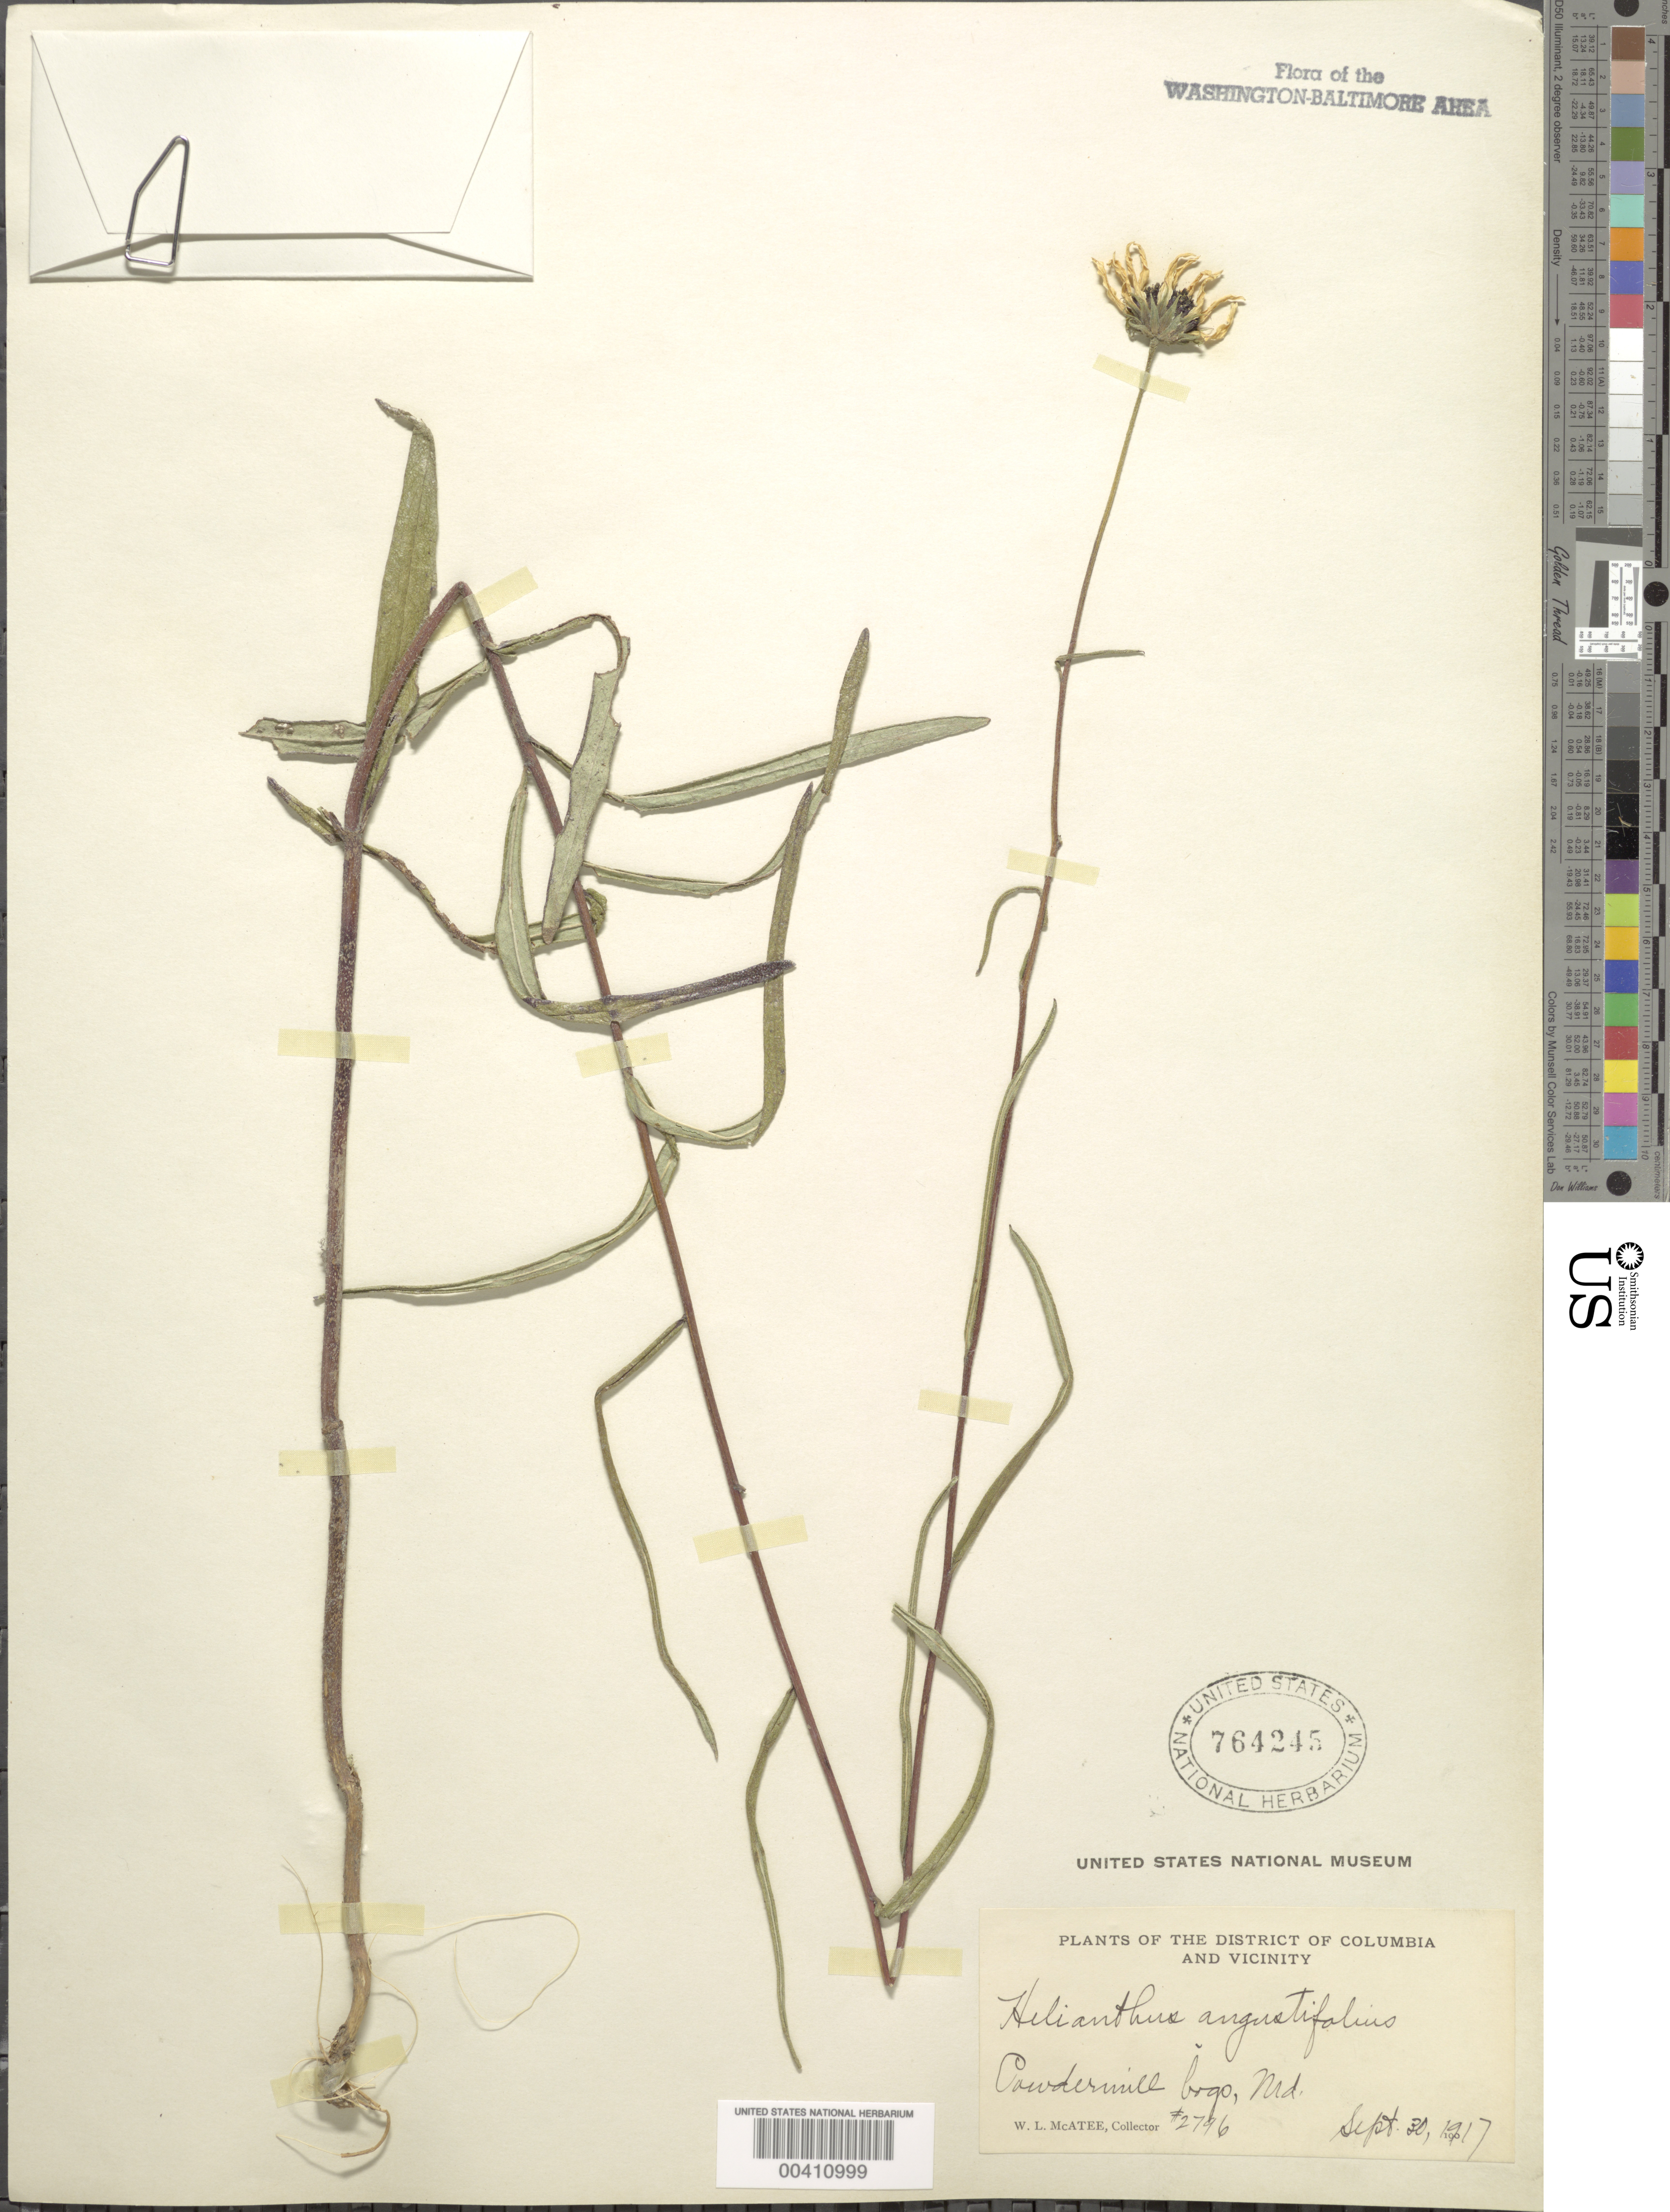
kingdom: Plantae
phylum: Tracheophyta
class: Magnoliopsida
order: Asterales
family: Asteraceae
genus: Helianthus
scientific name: Helianthus angustifolius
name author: L.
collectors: W. McAtee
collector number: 2796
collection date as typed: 30 Sep 1917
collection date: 1917-09-30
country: United States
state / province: Maryland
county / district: Prince George's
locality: Powdermill Bogs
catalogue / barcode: US 764245